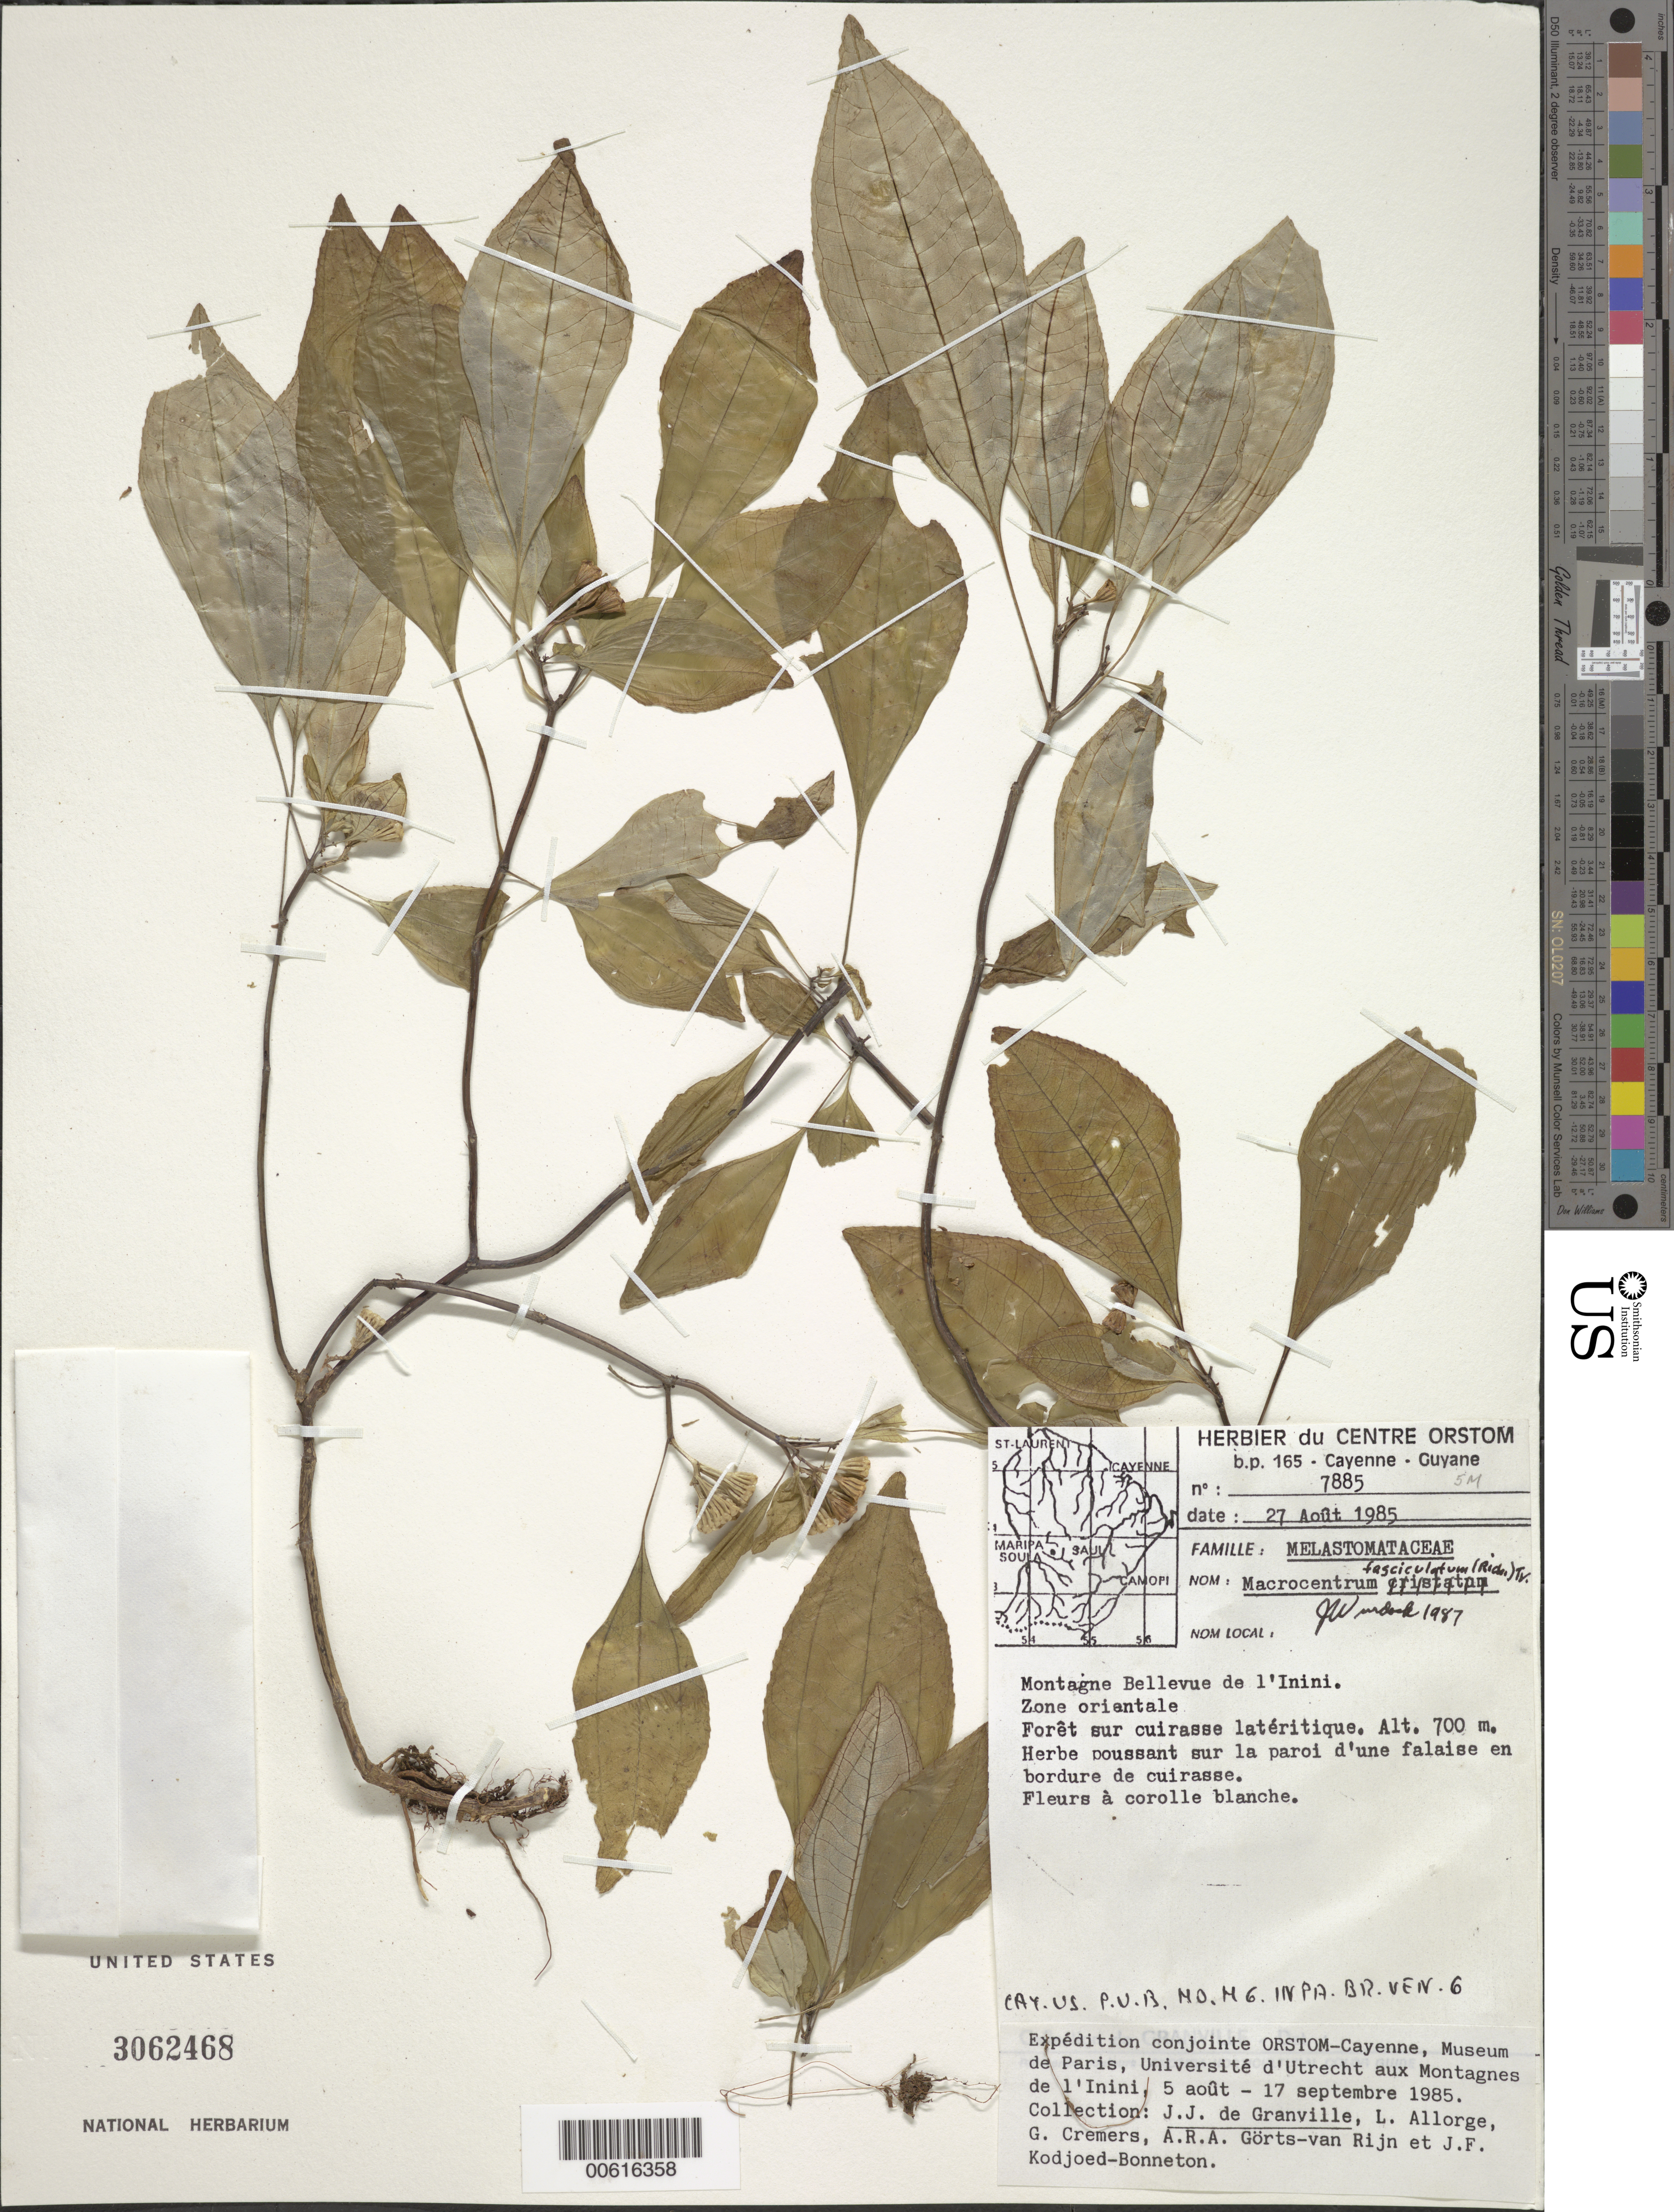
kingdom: Plantae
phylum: Tracheophyta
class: Magnoliopsida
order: Myrtales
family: Melastomataceae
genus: Macrocentrum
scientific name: Macrocentrum fasciculatum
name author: (Rich. ex DC.) Triana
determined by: Wurdack, John J., (US), US (UNITED STATES)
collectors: J.-J. de Granville, L. Allorge, G. Cremers, A. .R. A. Görts-van Rijn & J. Kodjoed-Bonneton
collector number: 7885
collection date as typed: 27-Aug-85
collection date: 1985-08-27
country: French Guiana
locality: Montagnes Bellevue de l'Inini, zone orientale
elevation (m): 700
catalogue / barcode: US 3062468